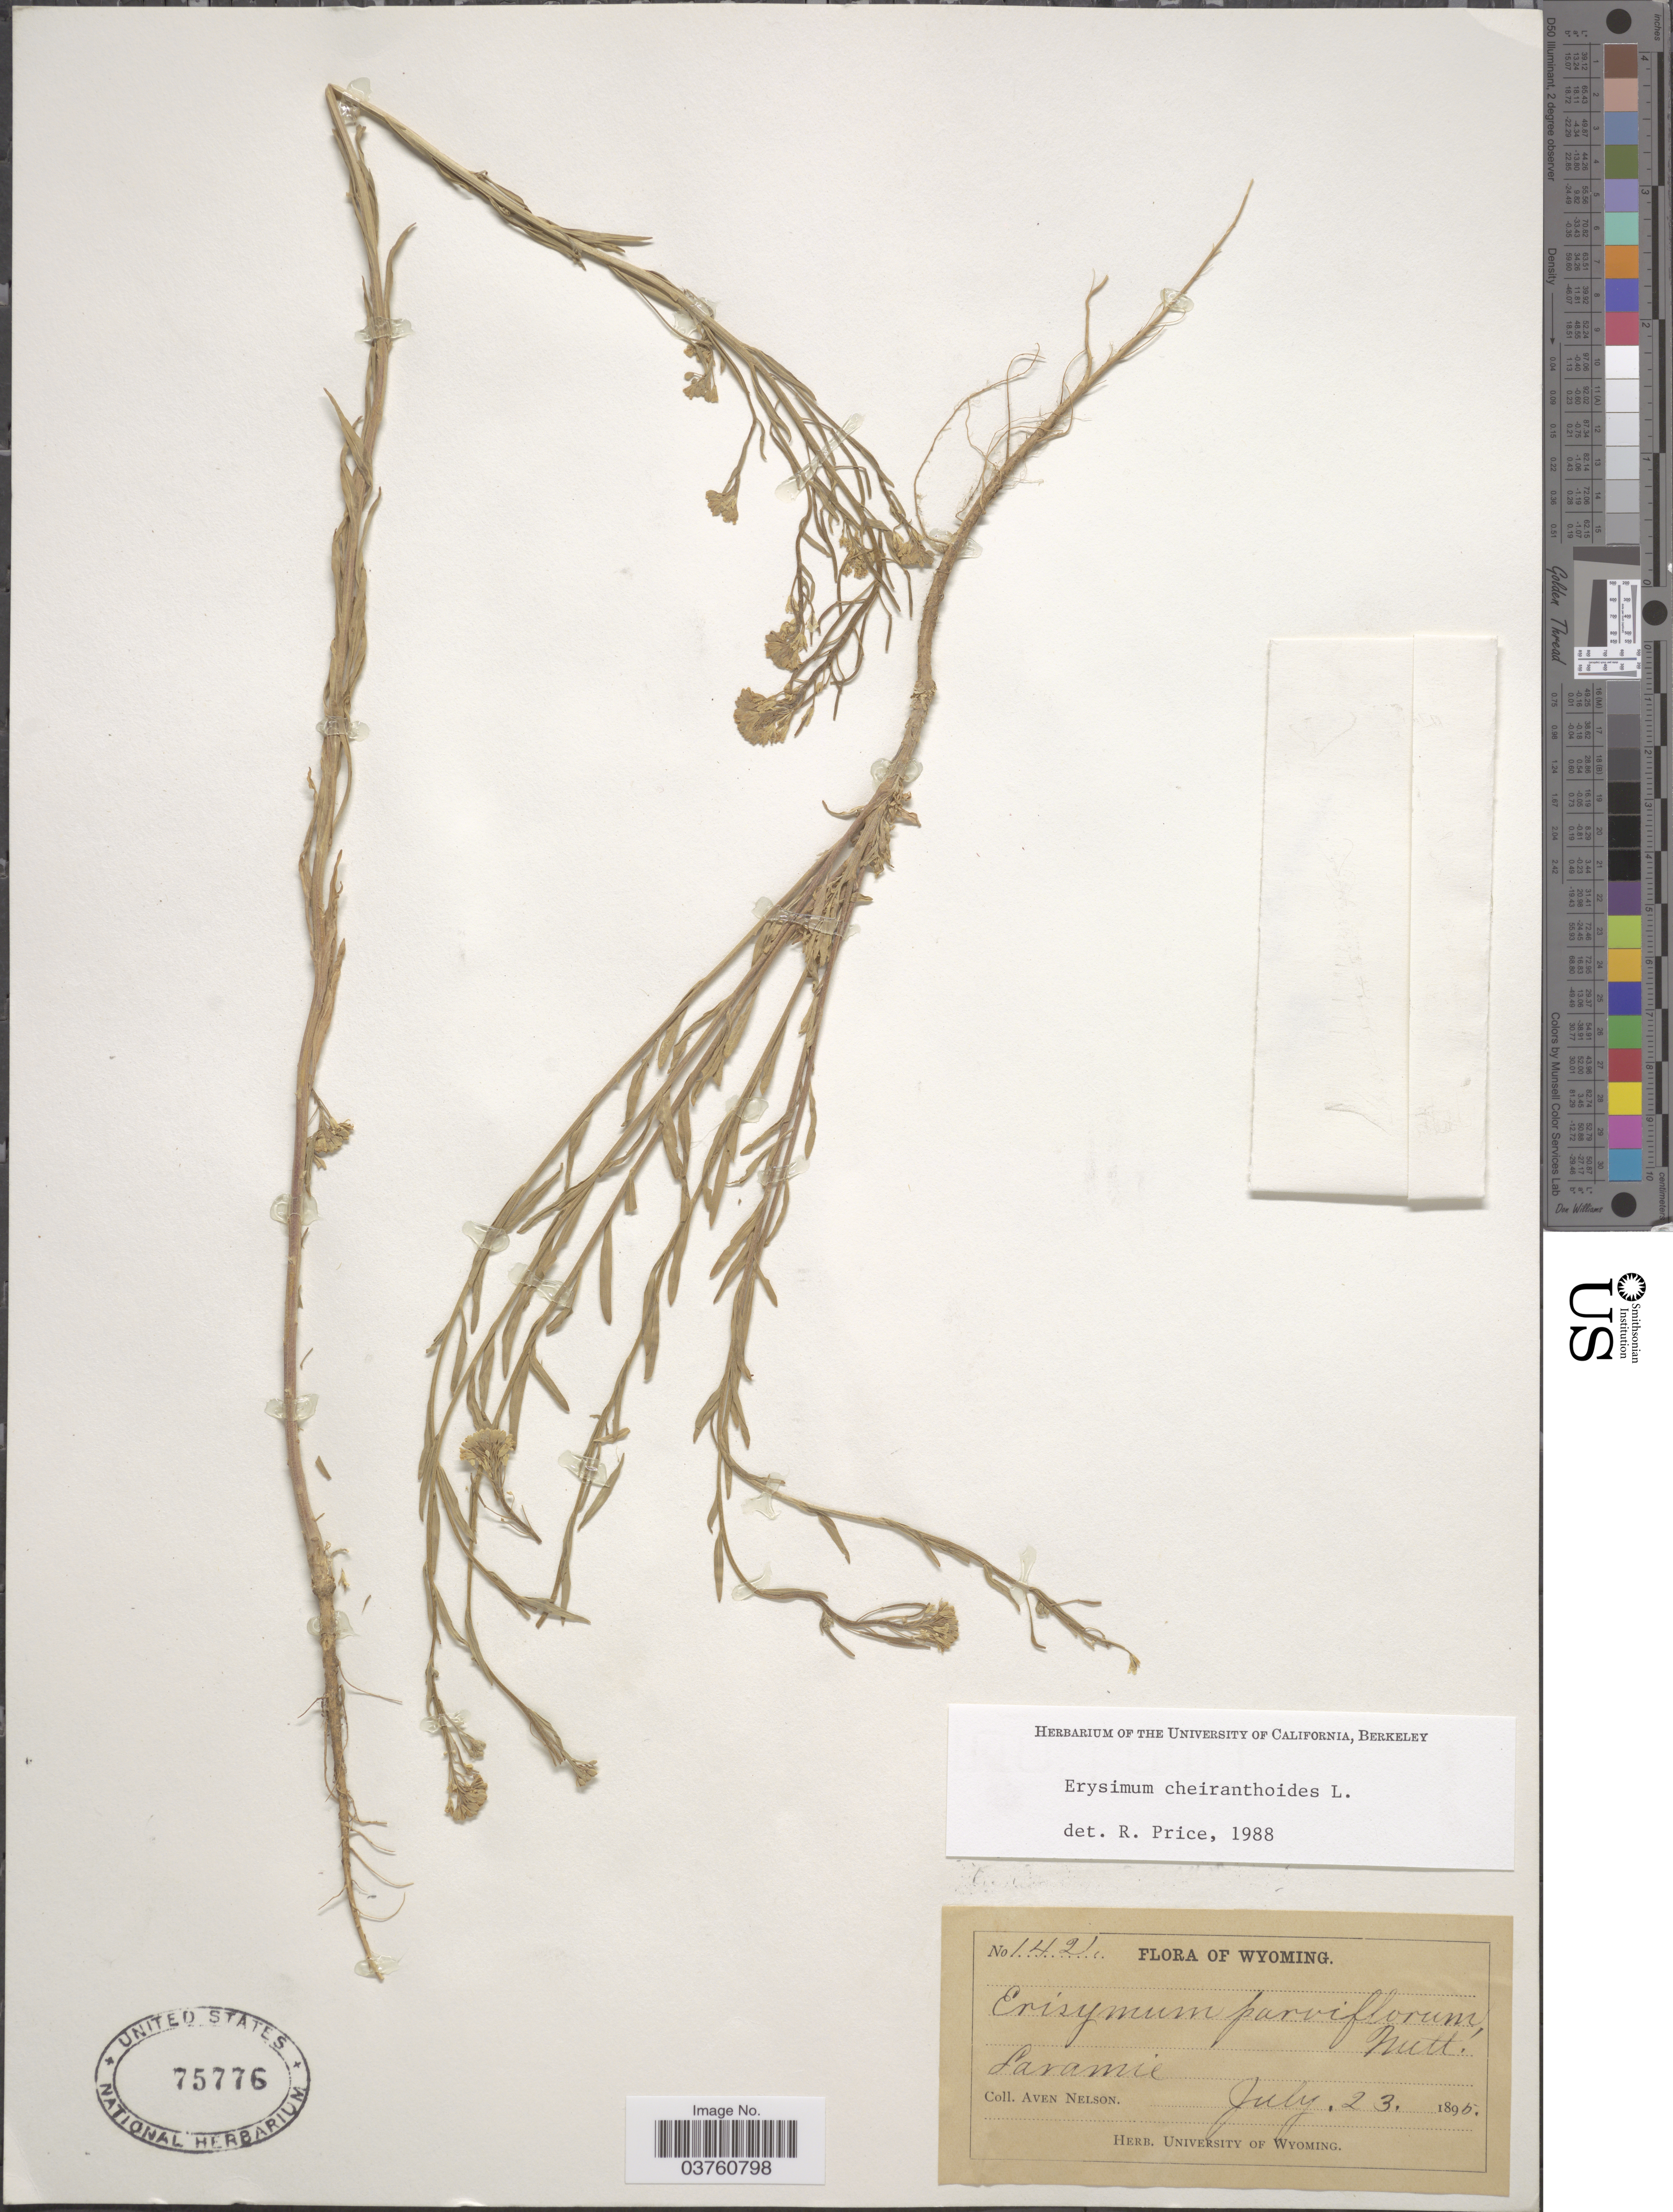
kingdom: Plantae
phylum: Tracheophyta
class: Magnoliopsida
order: Brassicales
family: Brassicaceae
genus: Erysimum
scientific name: Erysimum cheiranthoides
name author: L.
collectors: A. Nelson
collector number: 142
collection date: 1895-07-23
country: United States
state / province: Wyoming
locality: Laramie.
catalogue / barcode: US 75776